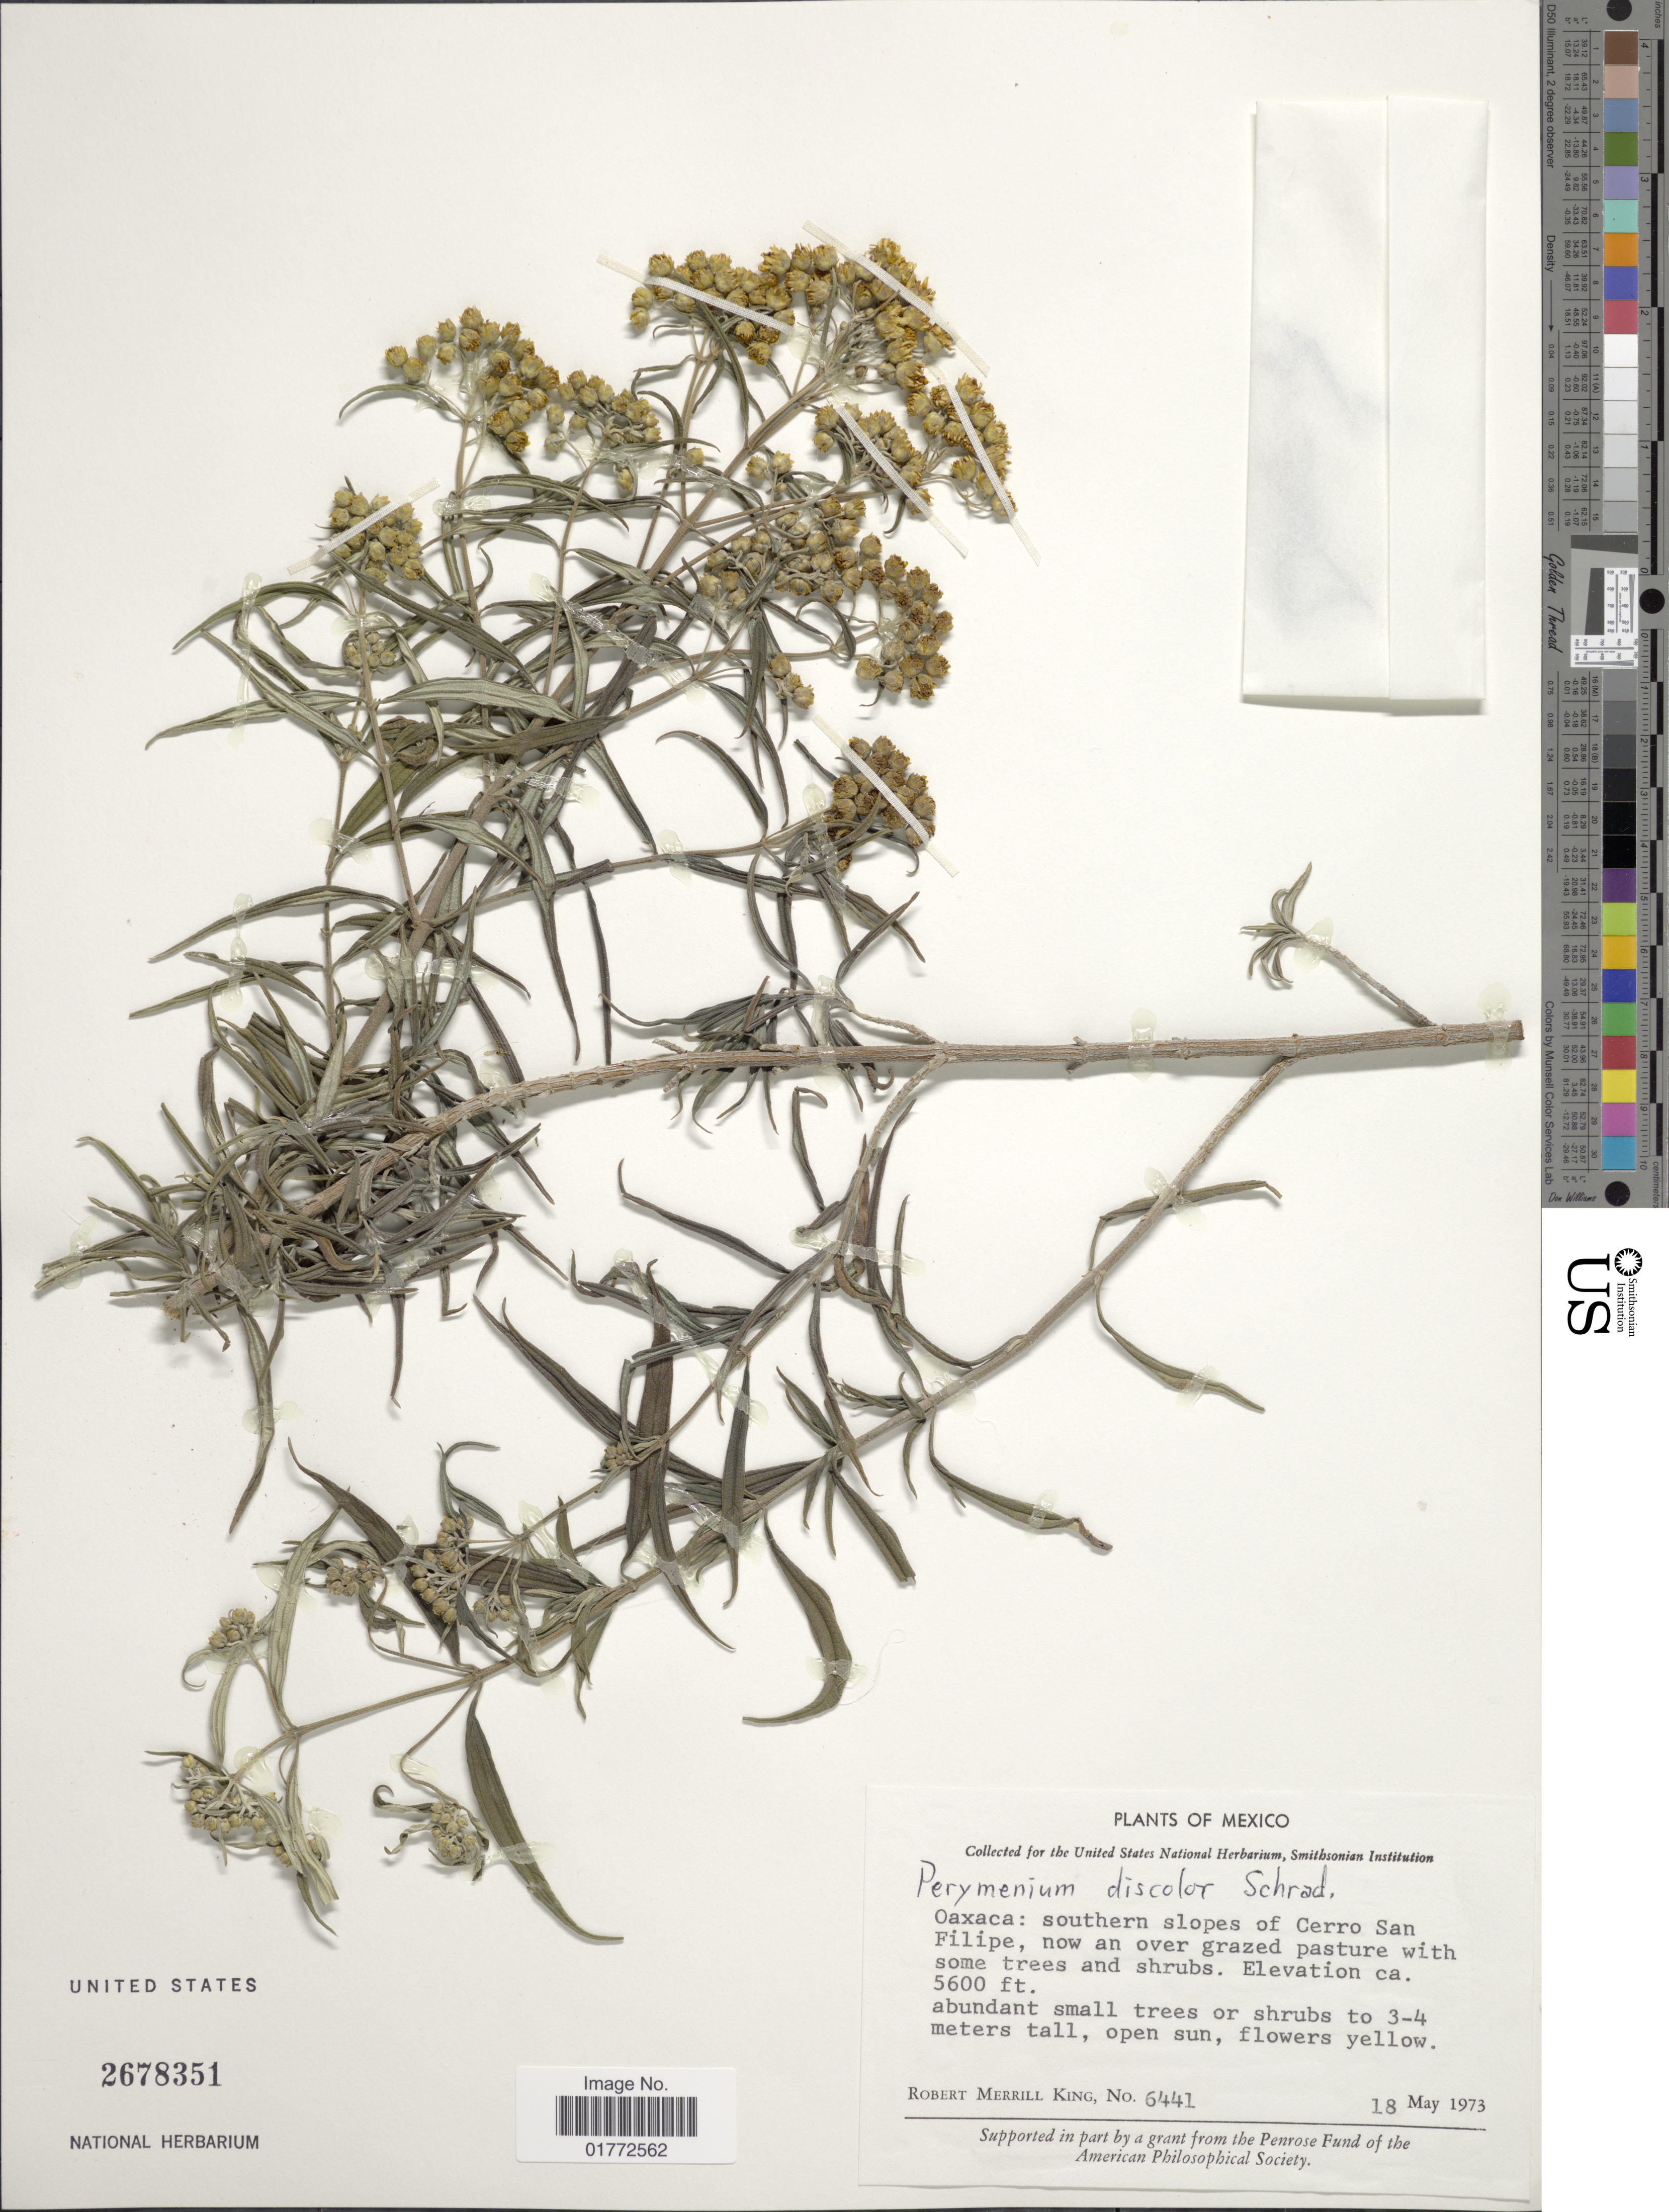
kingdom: Plantae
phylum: Tracheophyta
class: Magnoliopsida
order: Asterales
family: Asteraceae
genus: Perymenium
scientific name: Perymenium discolor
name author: Schrad.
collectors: R. M. King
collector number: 6441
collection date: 1973-05-18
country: Mexico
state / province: Oaxaca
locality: Southern slopes of Cerro San Filipe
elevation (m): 1707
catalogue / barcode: US 2678351